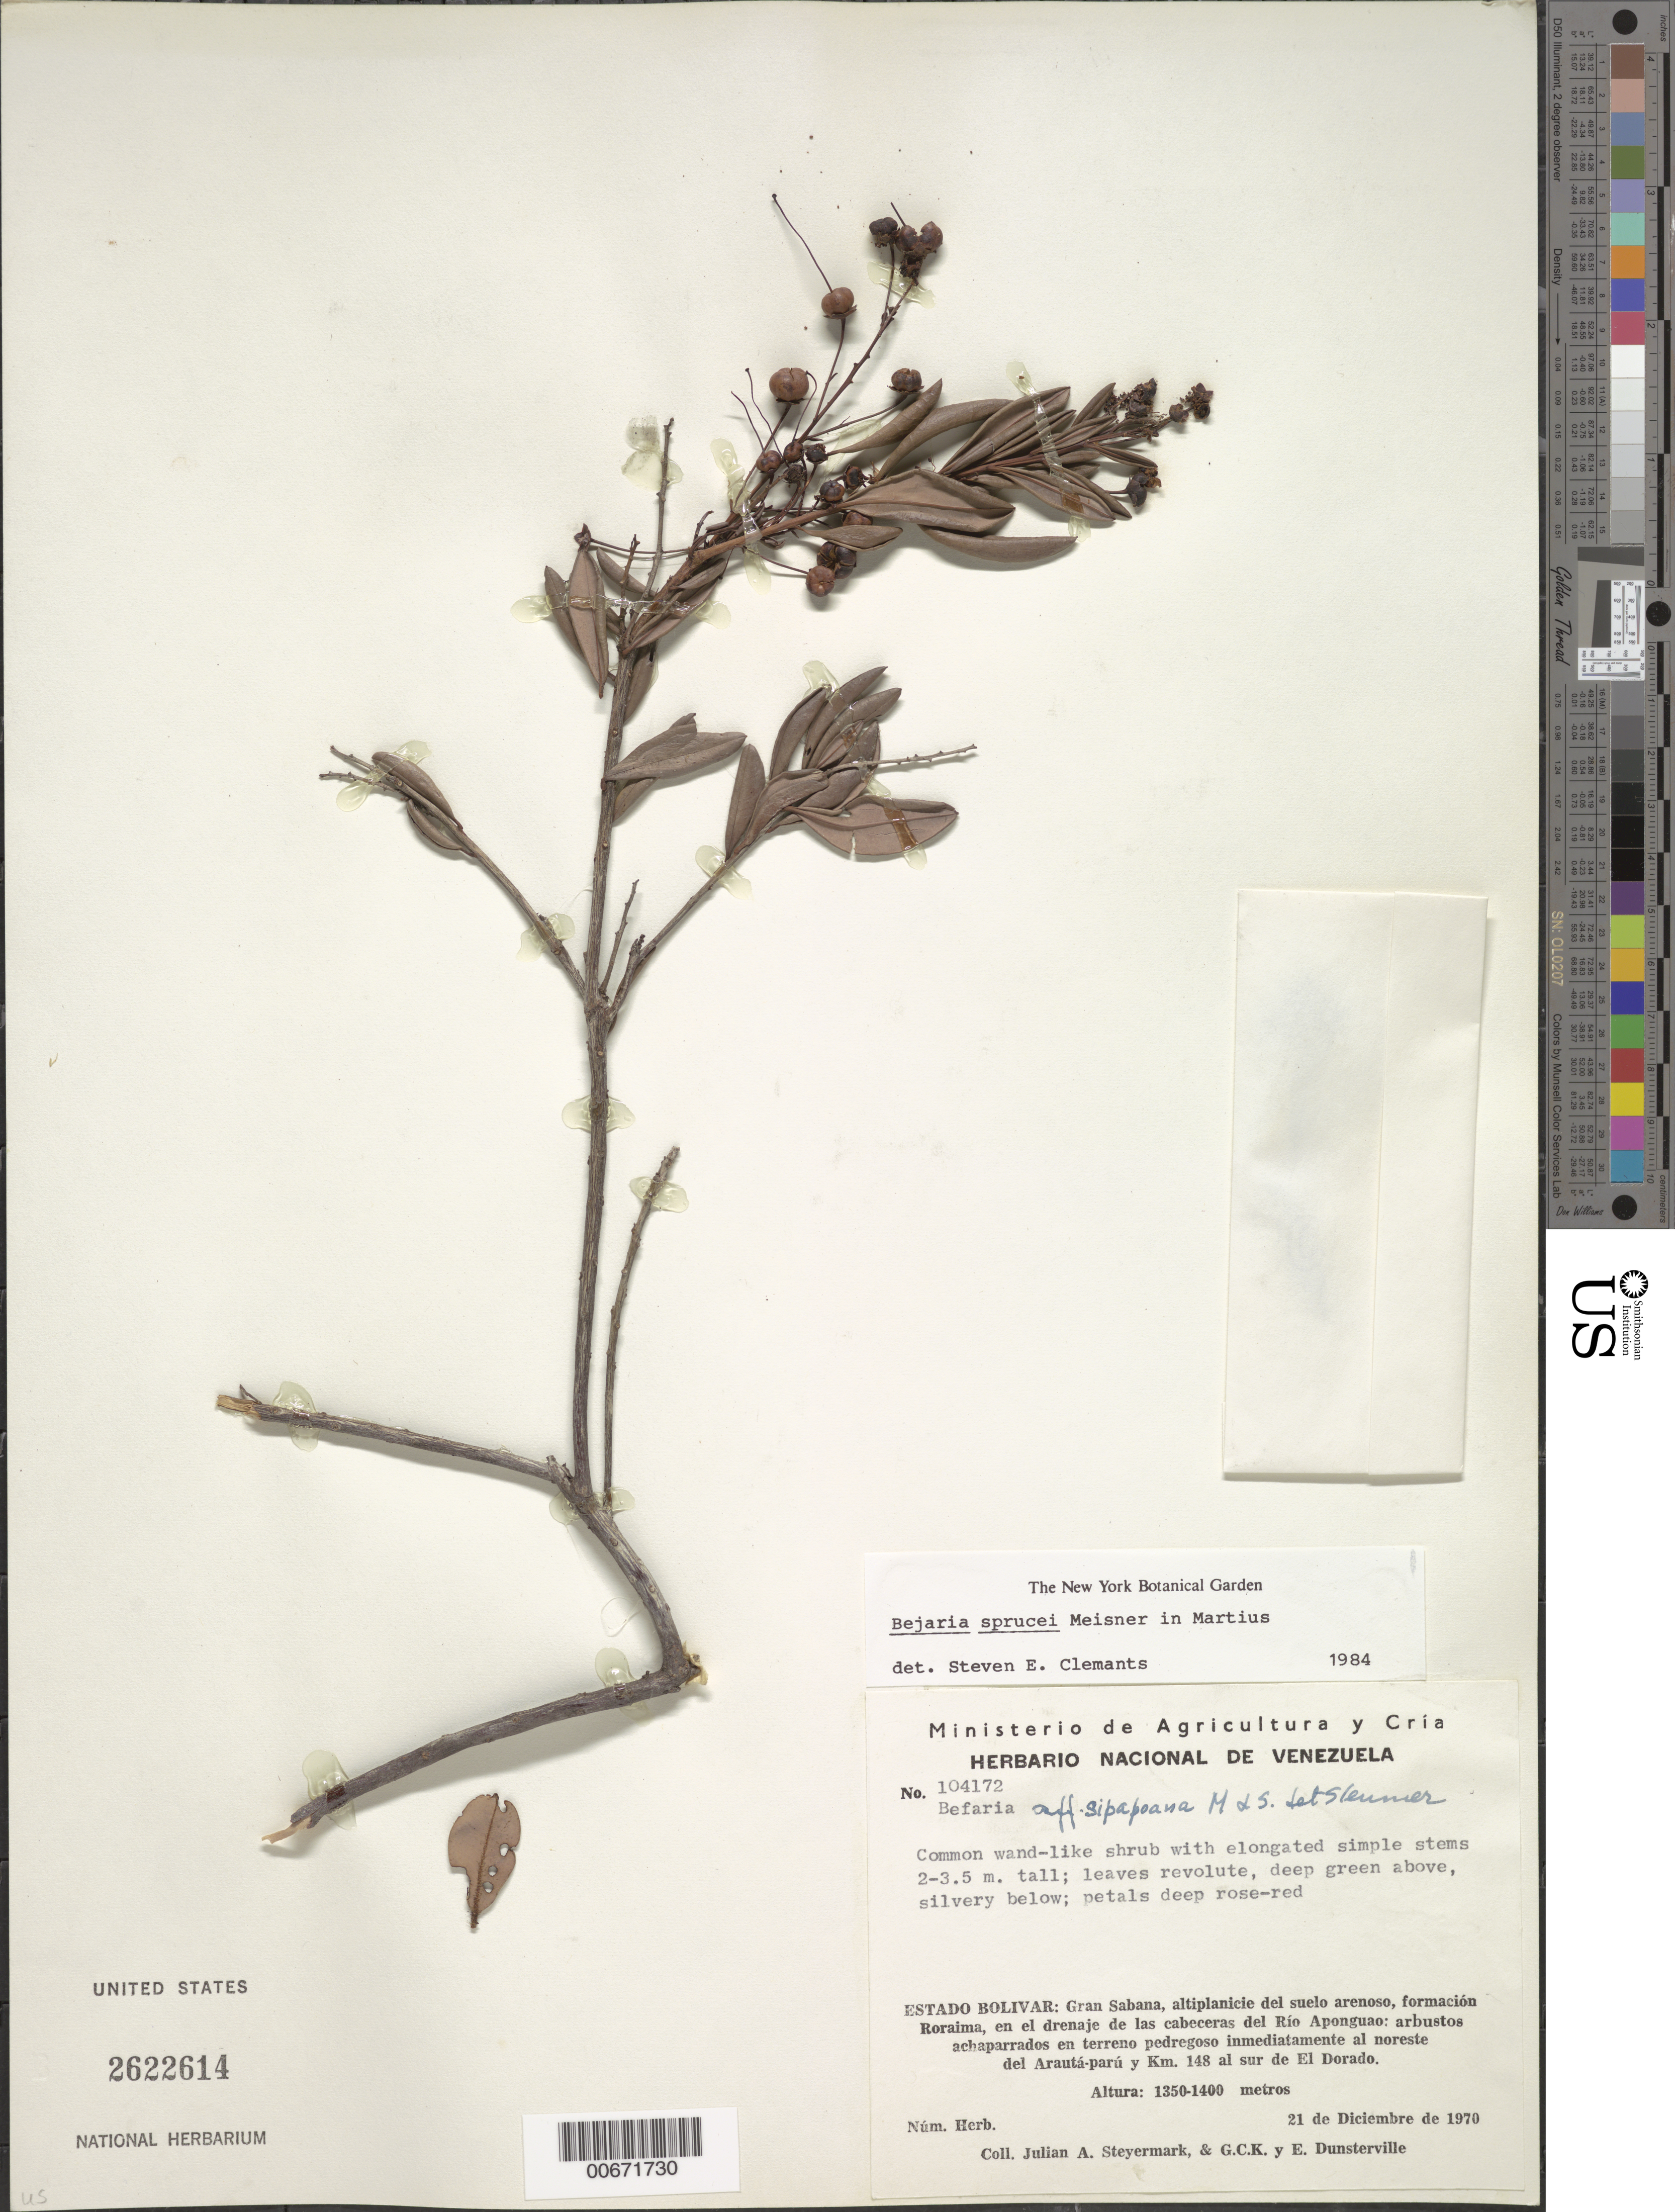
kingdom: Plantae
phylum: Tracheophyta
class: Magnoliopsida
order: Ericales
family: Ericaceae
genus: Befaria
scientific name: Befaria sprucei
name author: Meisn.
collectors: J. Steyermark, G. C. K. Dunsterville & E. Dunsterville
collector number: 104172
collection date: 1970-12-21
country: Venezuela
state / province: Bolivar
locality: Gran Sabana, altiplanicie del suelo arenoso, formación Roraima, en el drenaje de las cabeceras del Río Aponguao. Al noreste del Arautá-parú y Km. 148 al sur de El Dorado.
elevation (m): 1350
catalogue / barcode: US 2622614